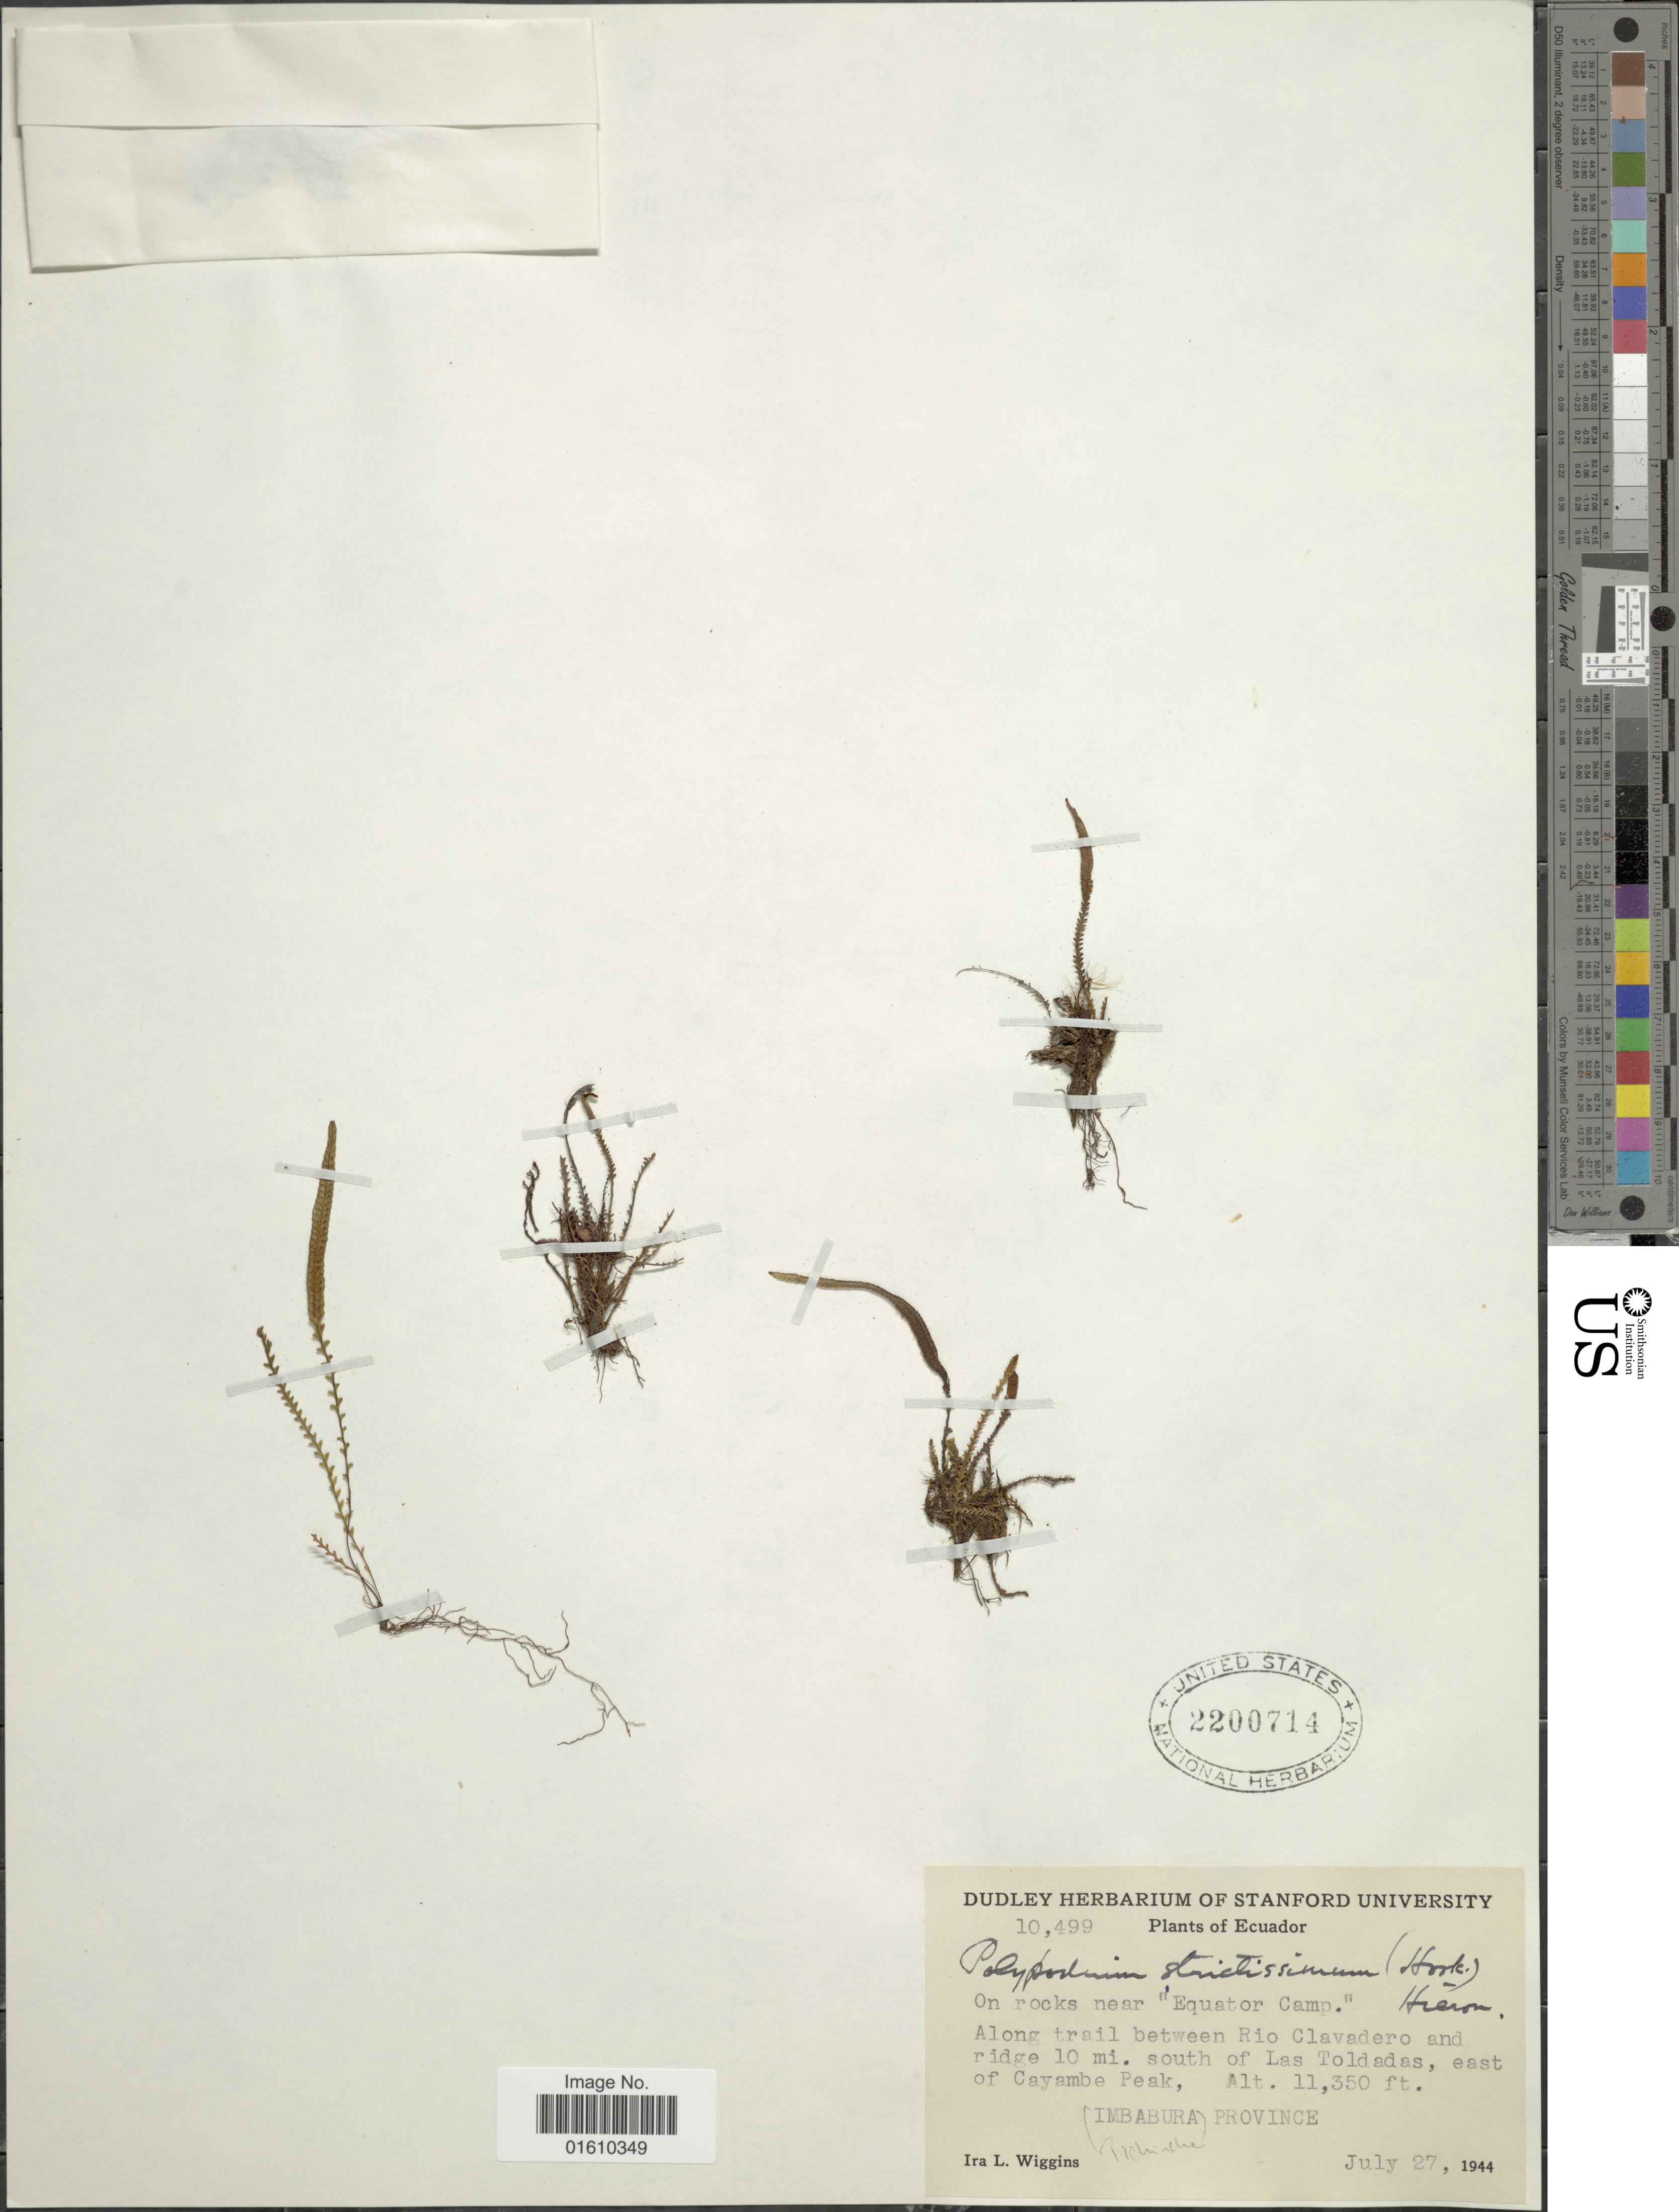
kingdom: Plantae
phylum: Tracheophyta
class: Polypodiopsida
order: Polypodiales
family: Polypodiaceae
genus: Stenogrammitis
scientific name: Stenogrammitis jamesonii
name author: (Hook.) Labiak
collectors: I. L. Wiggins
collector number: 10499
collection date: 1944-07-27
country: Ecuador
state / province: Imbabura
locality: Along trail between Rio Clavadero and ridge 10 mi. south of Las Toldadas, east of Cayambe Peak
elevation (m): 3459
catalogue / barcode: US 2200714